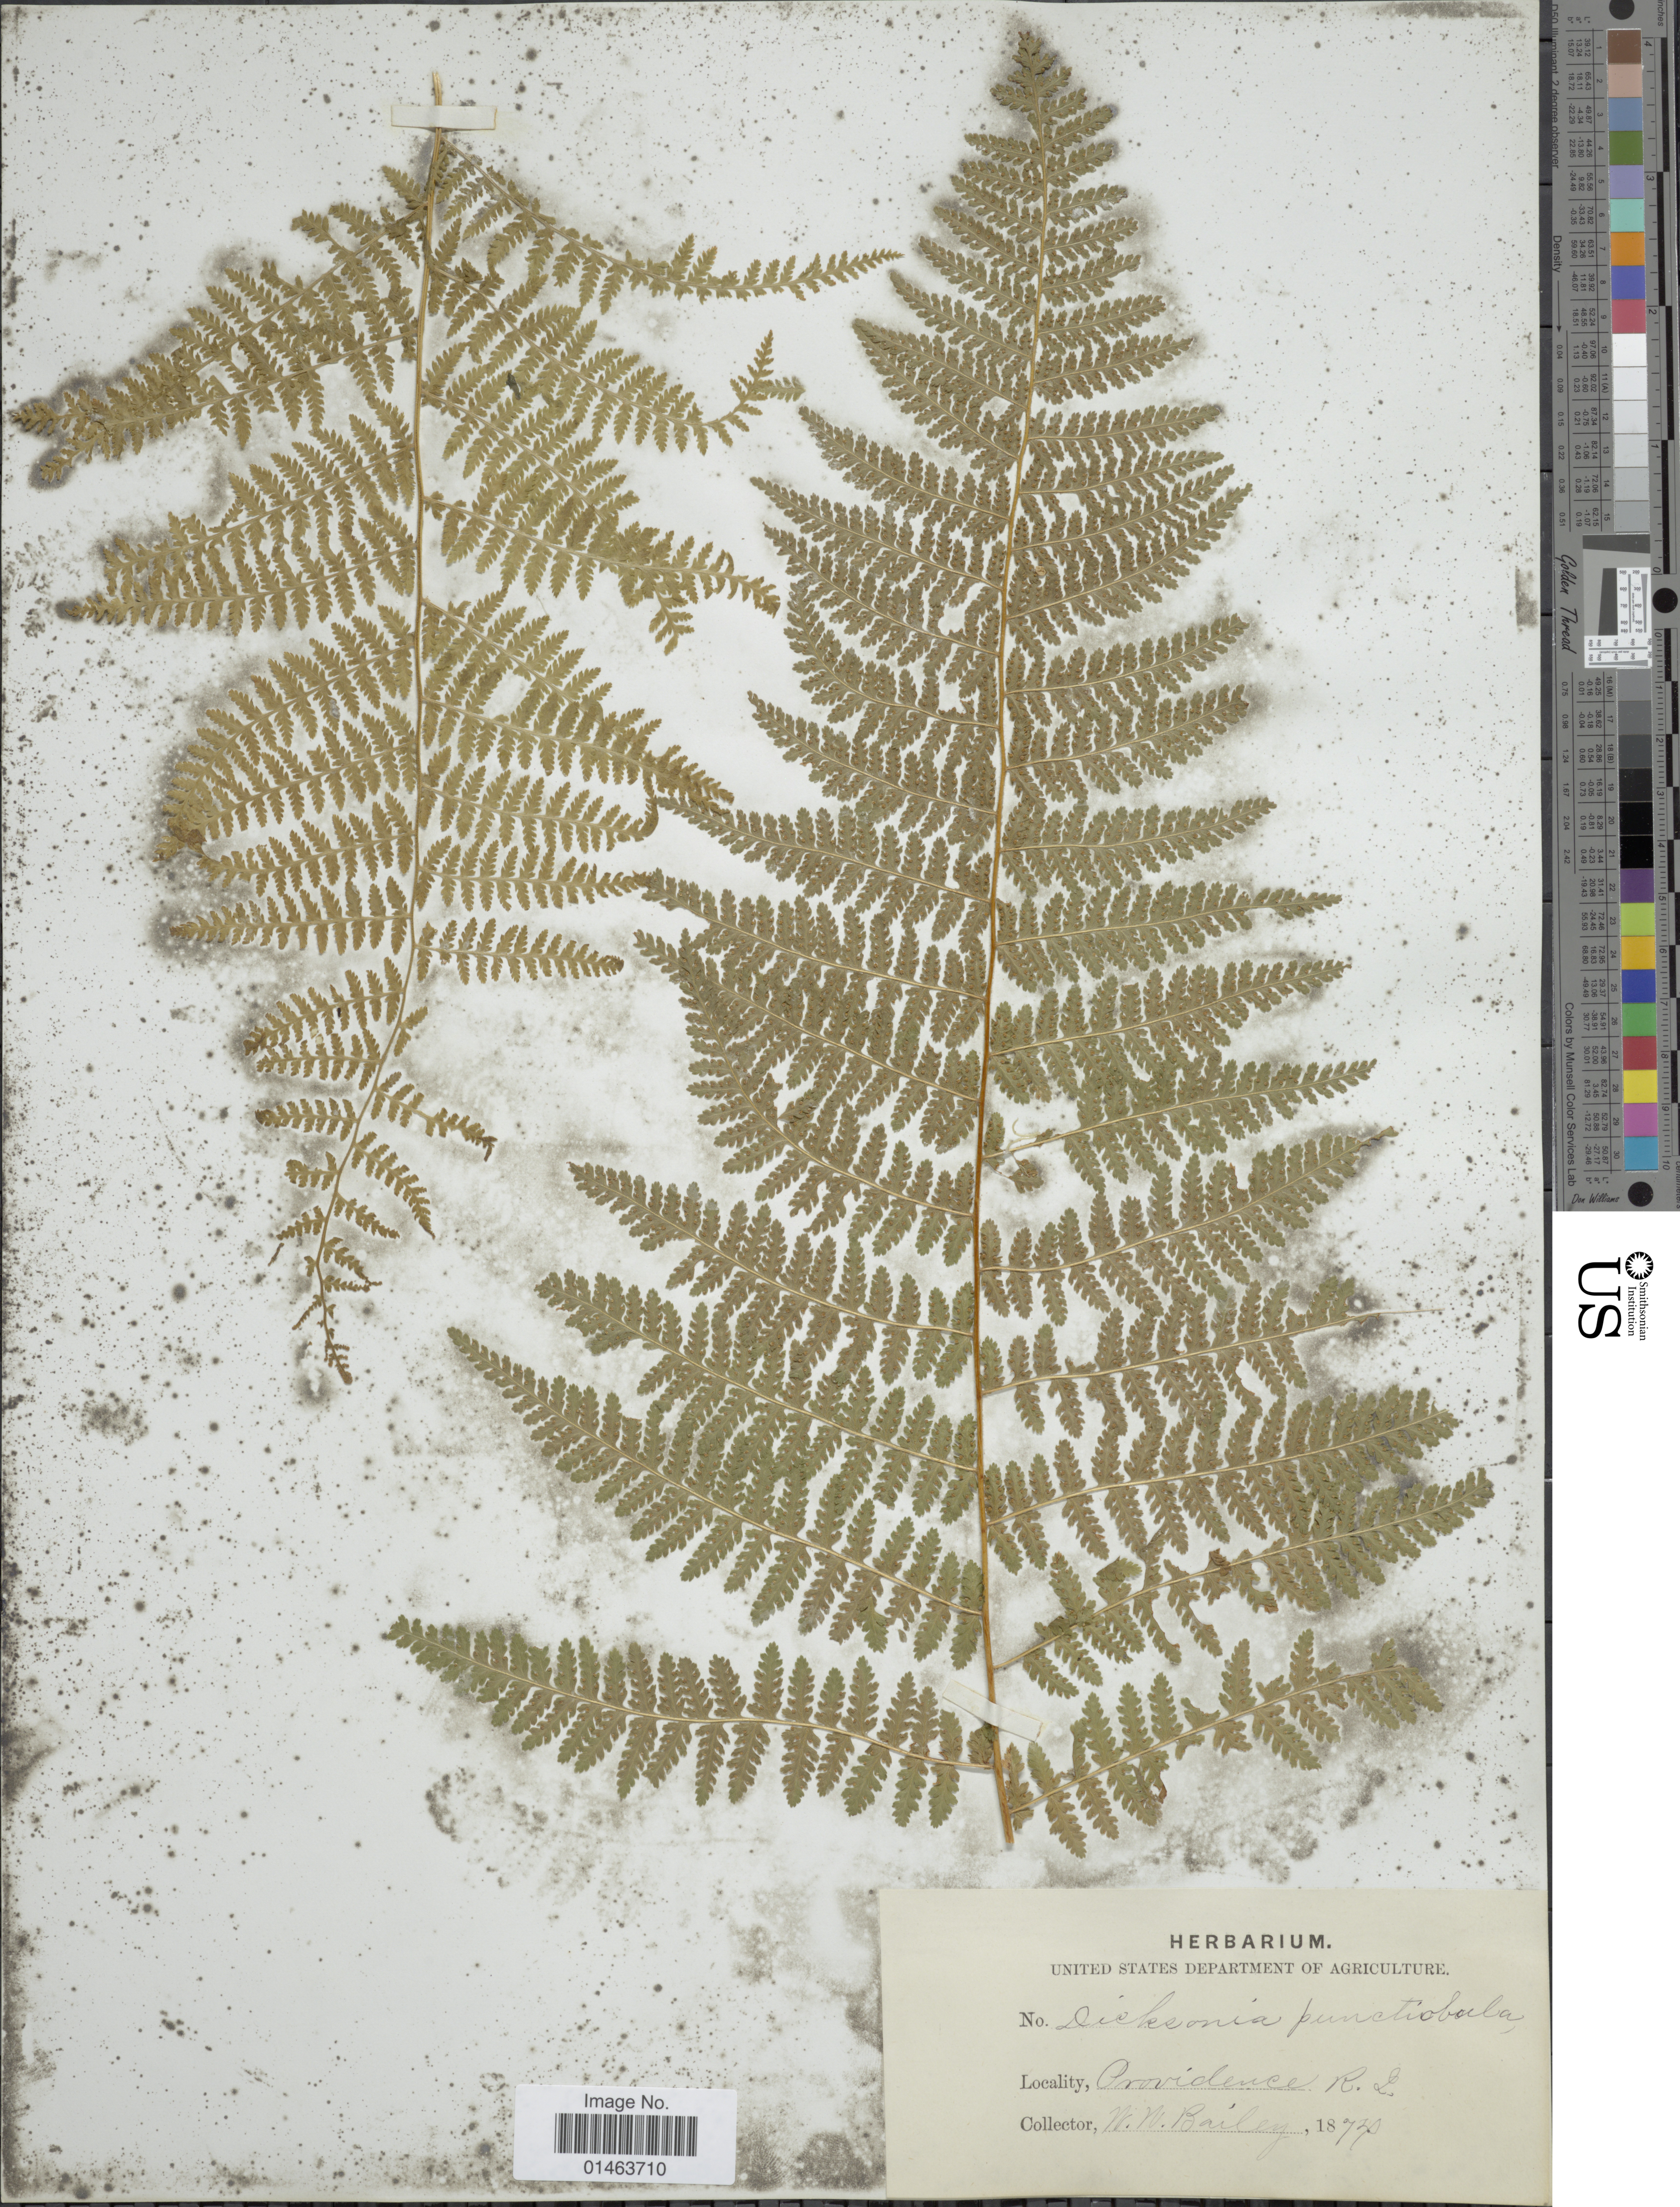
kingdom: Plantae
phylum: Tracheophyta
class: Polypodiopsida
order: Polypodiales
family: Dennstaedtiaceae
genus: Dennstaedtia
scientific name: Dennstaedtia punctilobula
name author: (Michx.) T. Moore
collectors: N. Bailey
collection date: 1875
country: United States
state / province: Rhode Island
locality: Providence